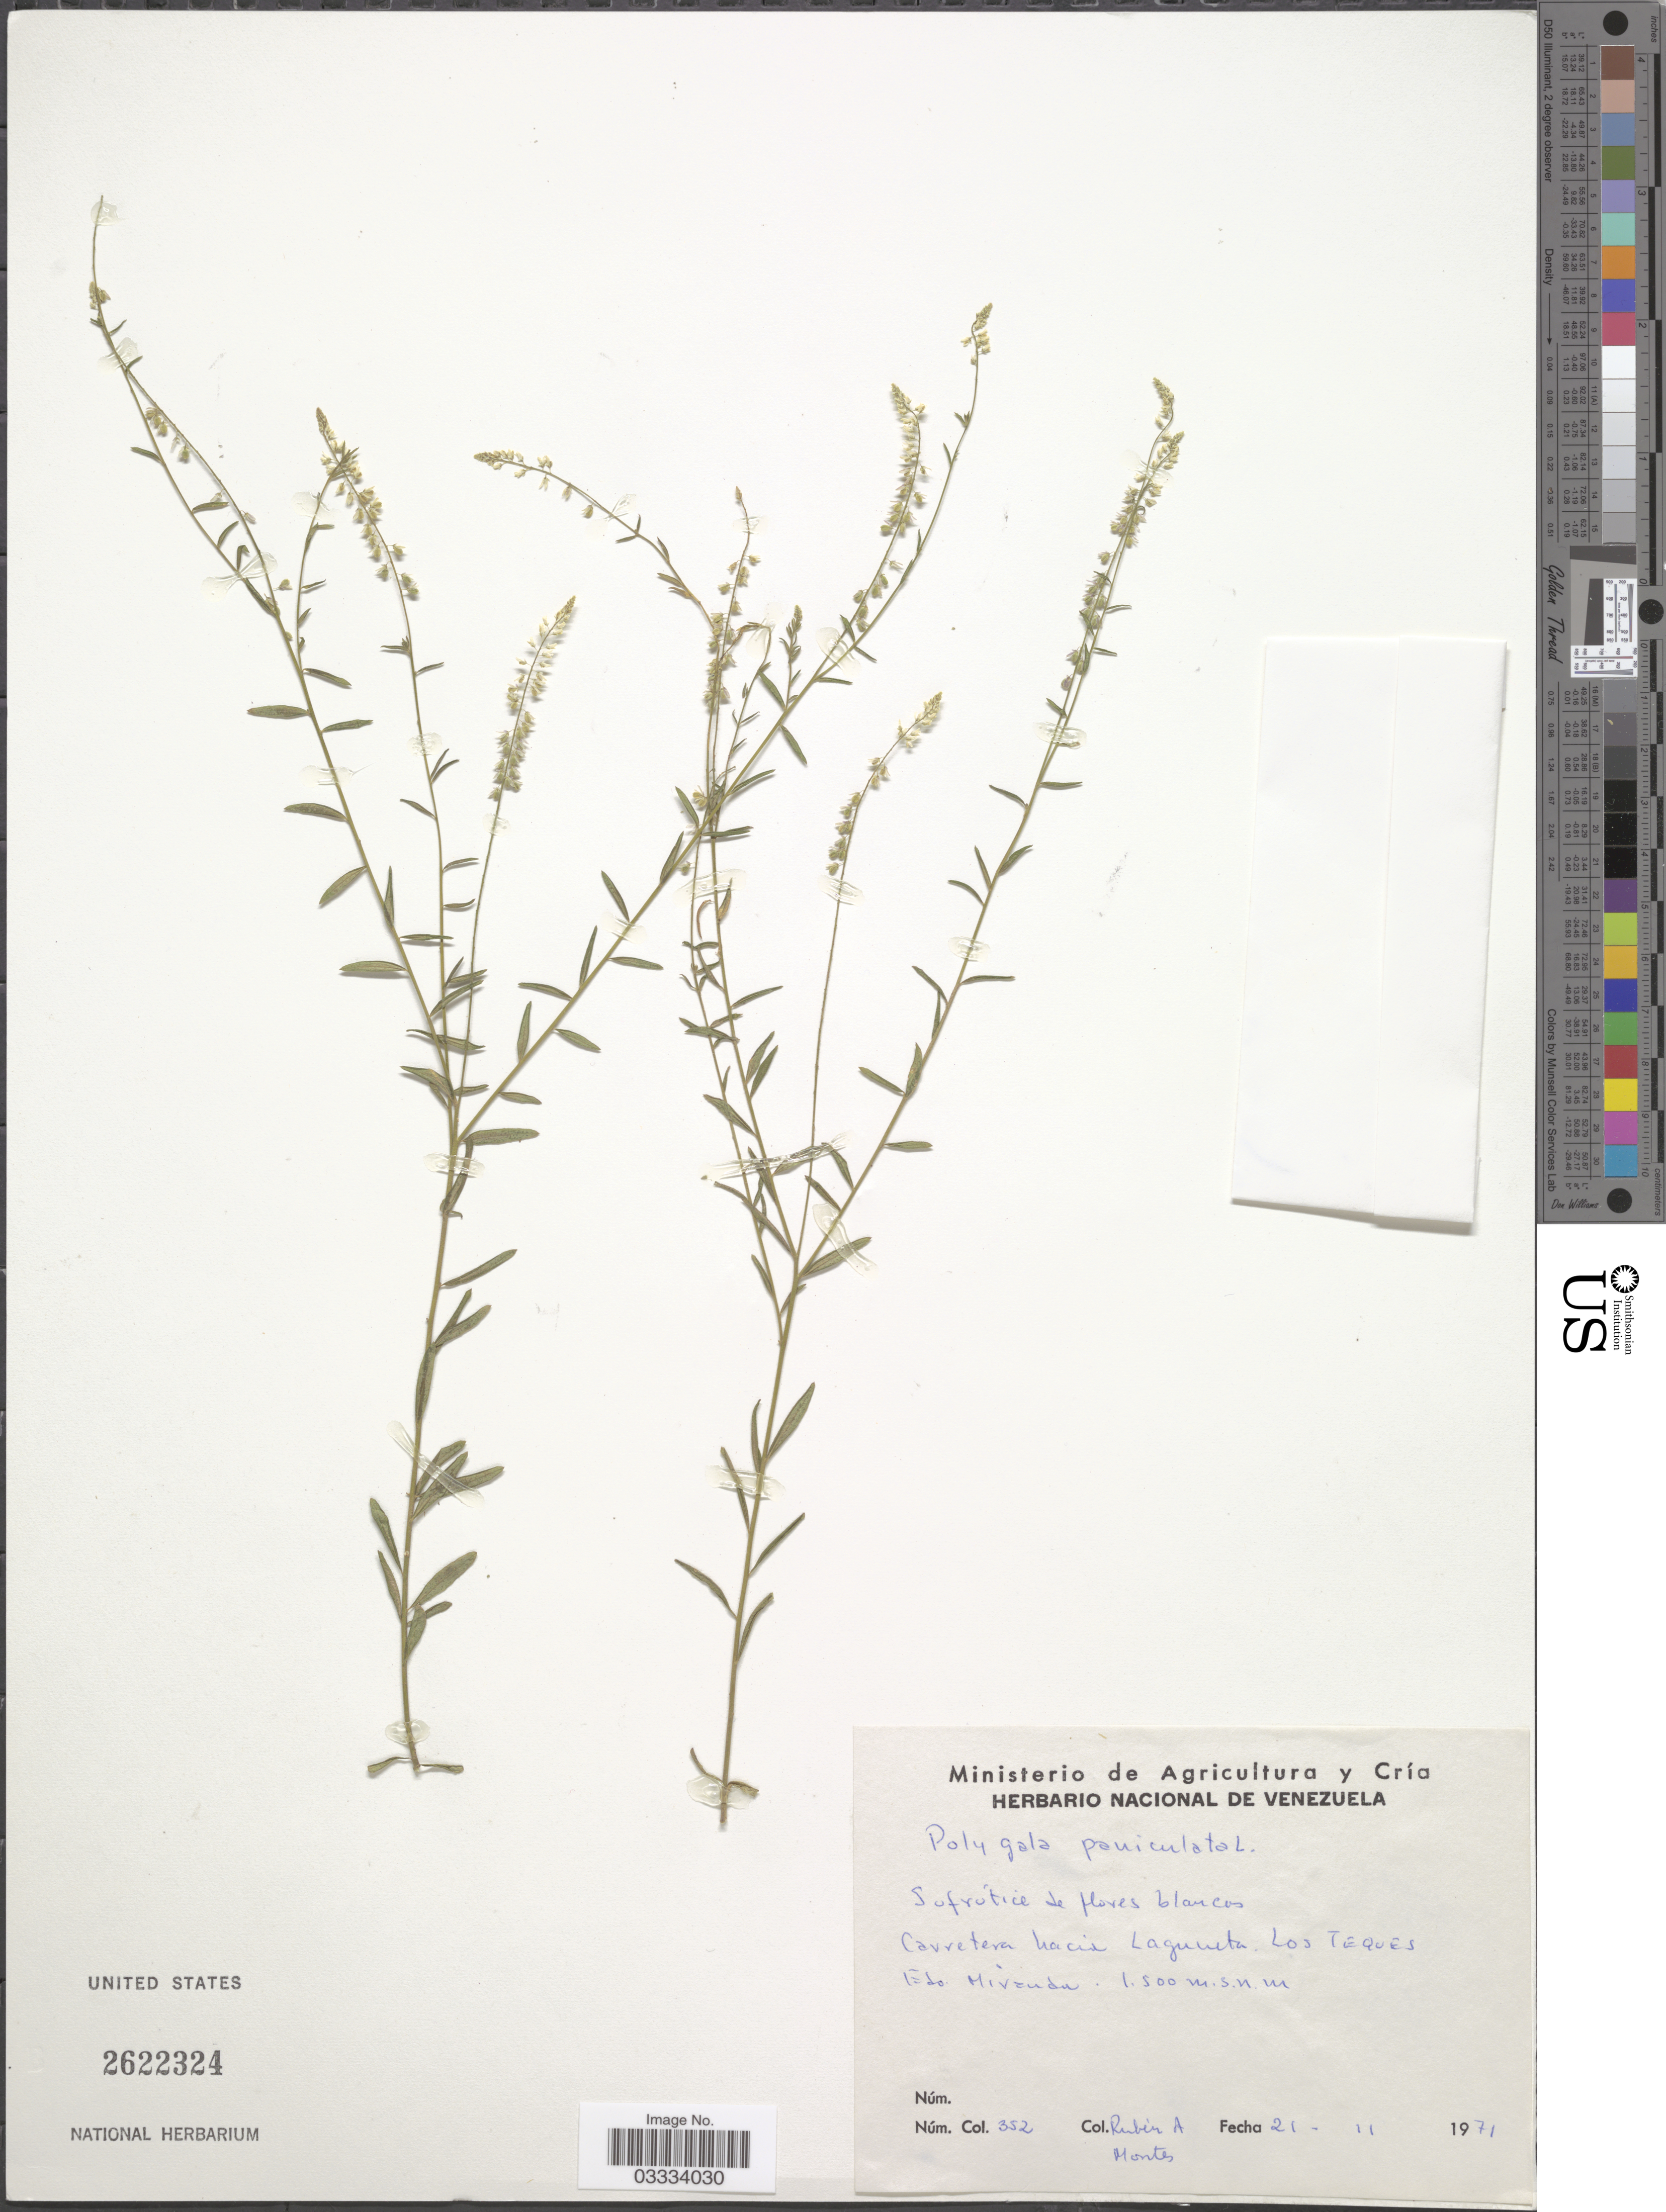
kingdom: Plantae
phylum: Tracheophyta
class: Magnoliopsida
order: Fabales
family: Polygalaceae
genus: Polygala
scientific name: Polygala paniculata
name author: L.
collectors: R. Montes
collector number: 352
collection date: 1971-11-21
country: Venezuela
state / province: Miranda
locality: Carretera hacia Lagunita, Los Teques.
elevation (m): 1500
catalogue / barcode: US 2622324